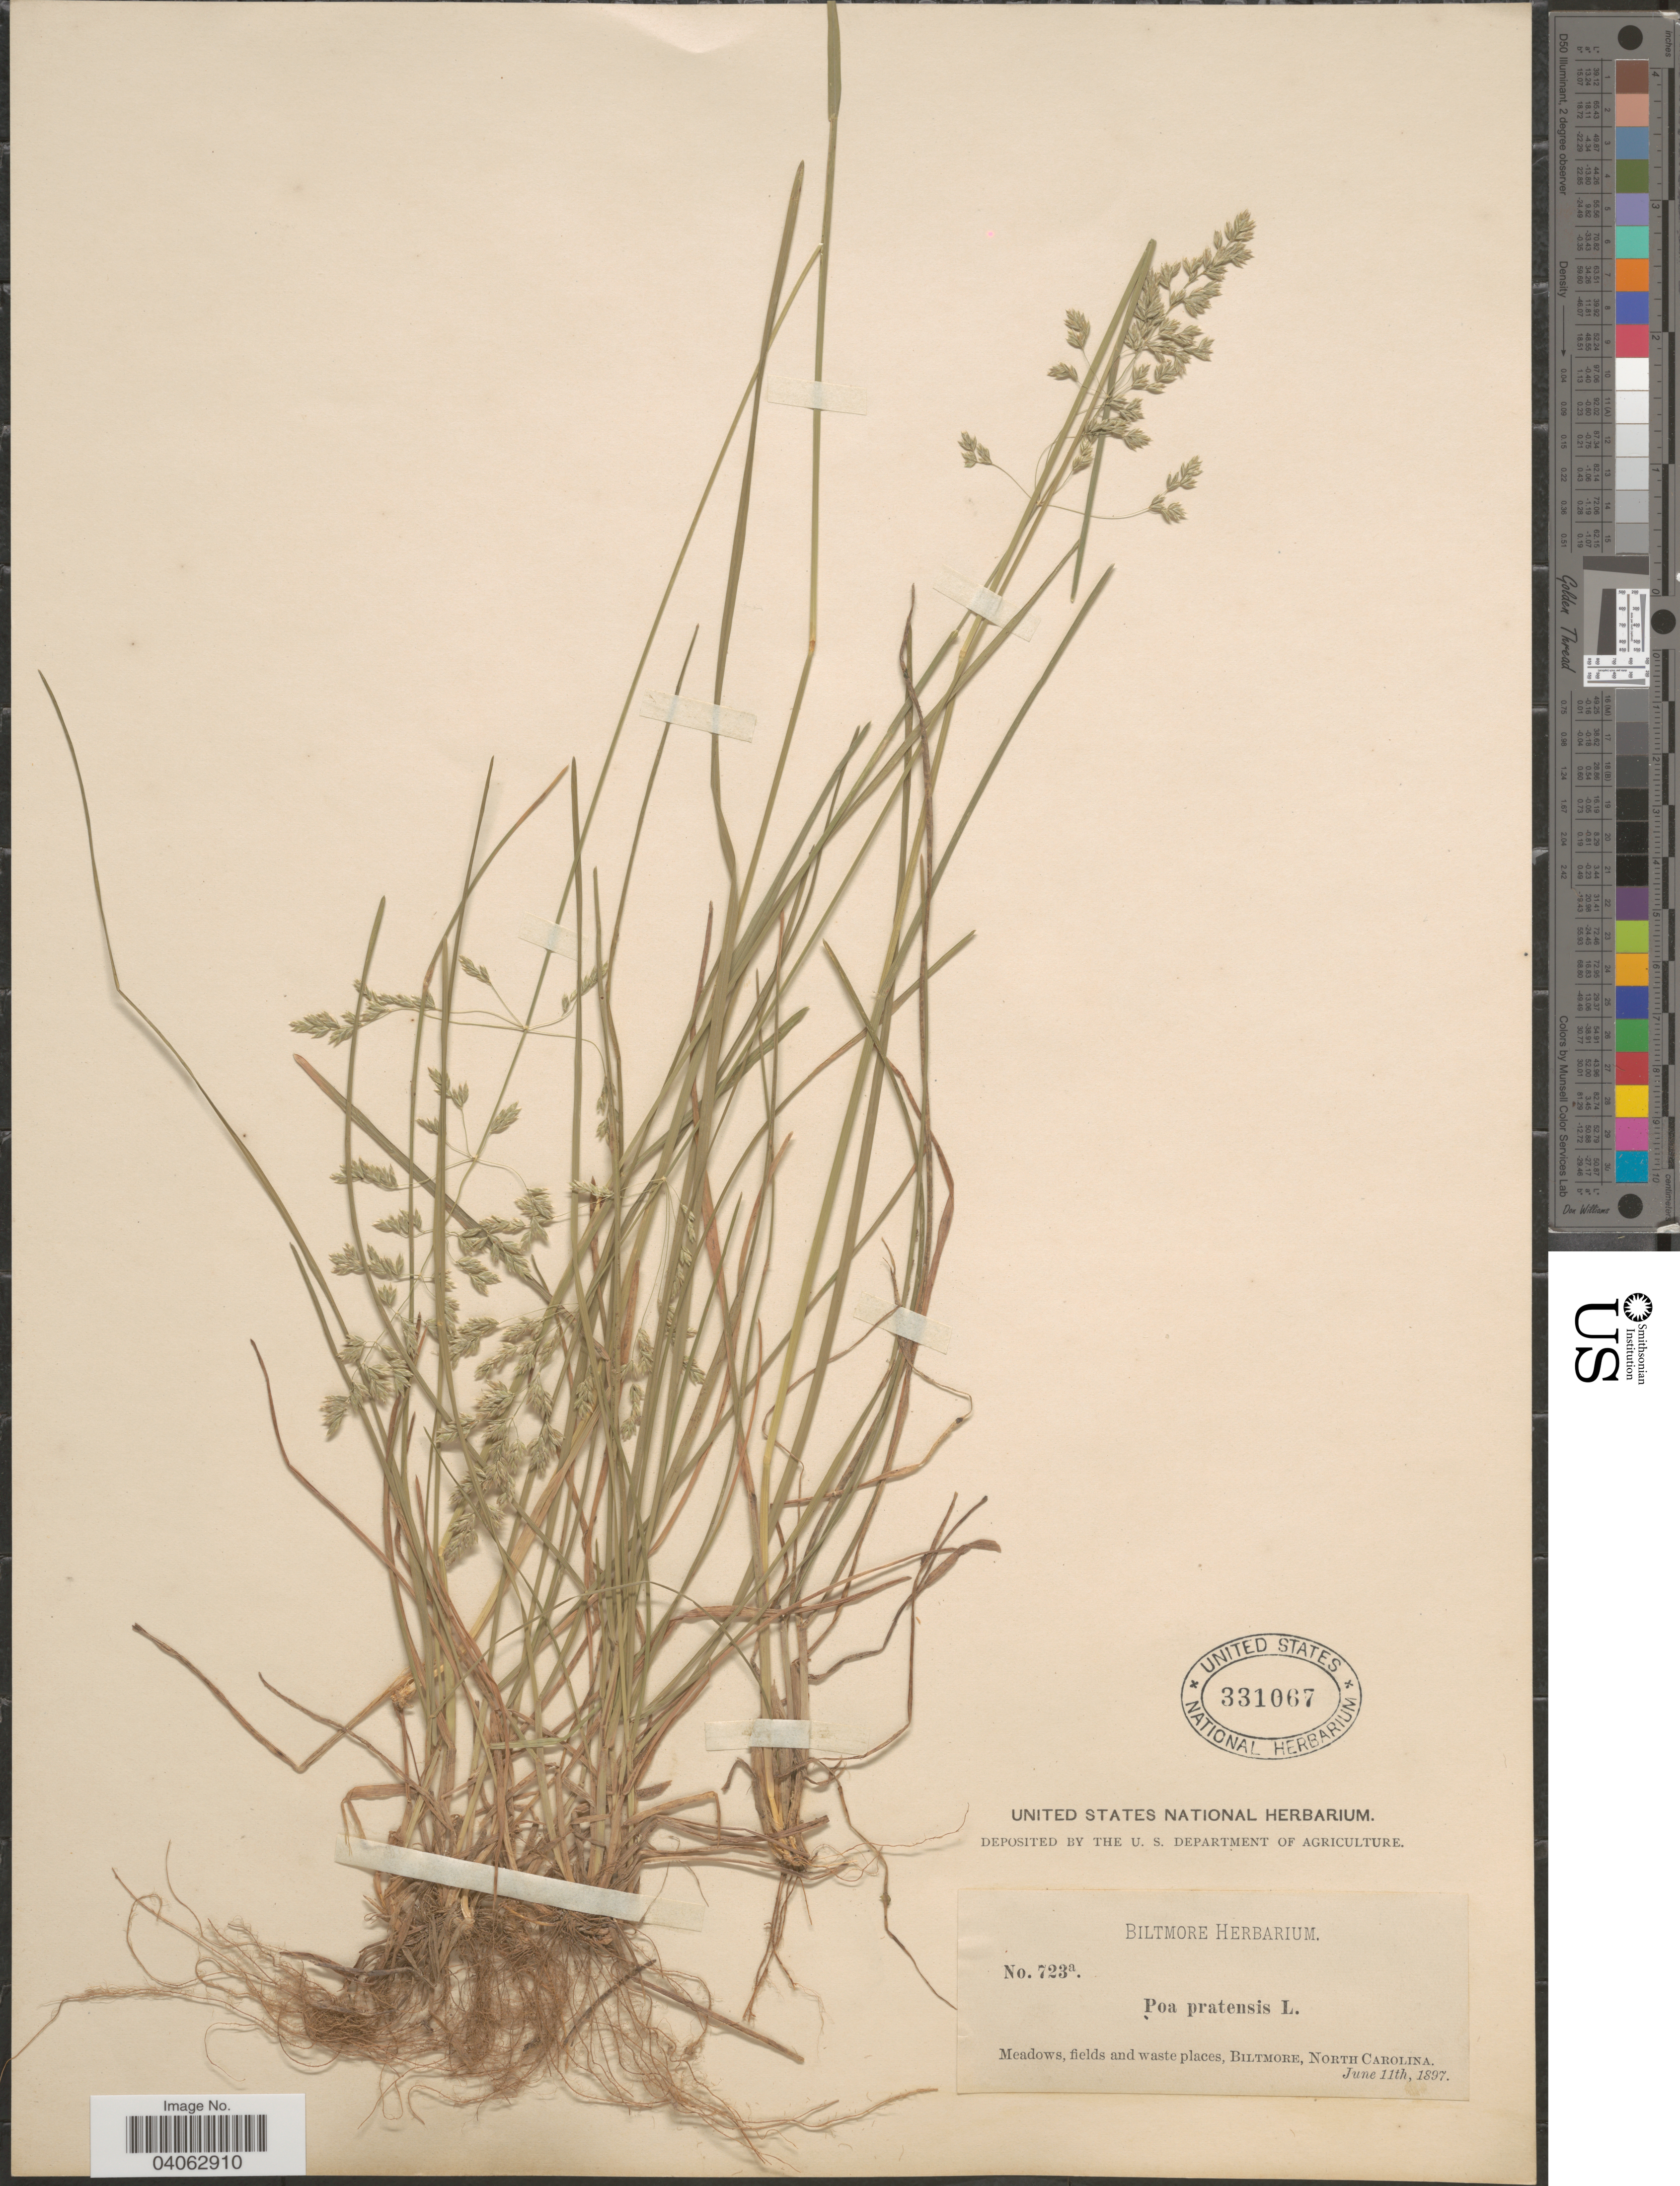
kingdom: Plantae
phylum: Tracheophyta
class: Liliopsida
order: Poales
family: Poaceae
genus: Poa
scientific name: Poa pratensis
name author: L.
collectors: ex herb. Biltmore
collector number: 723a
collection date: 1897-06-11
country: United States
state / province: North Carolina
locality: Biltmore.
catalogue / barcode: US 331067